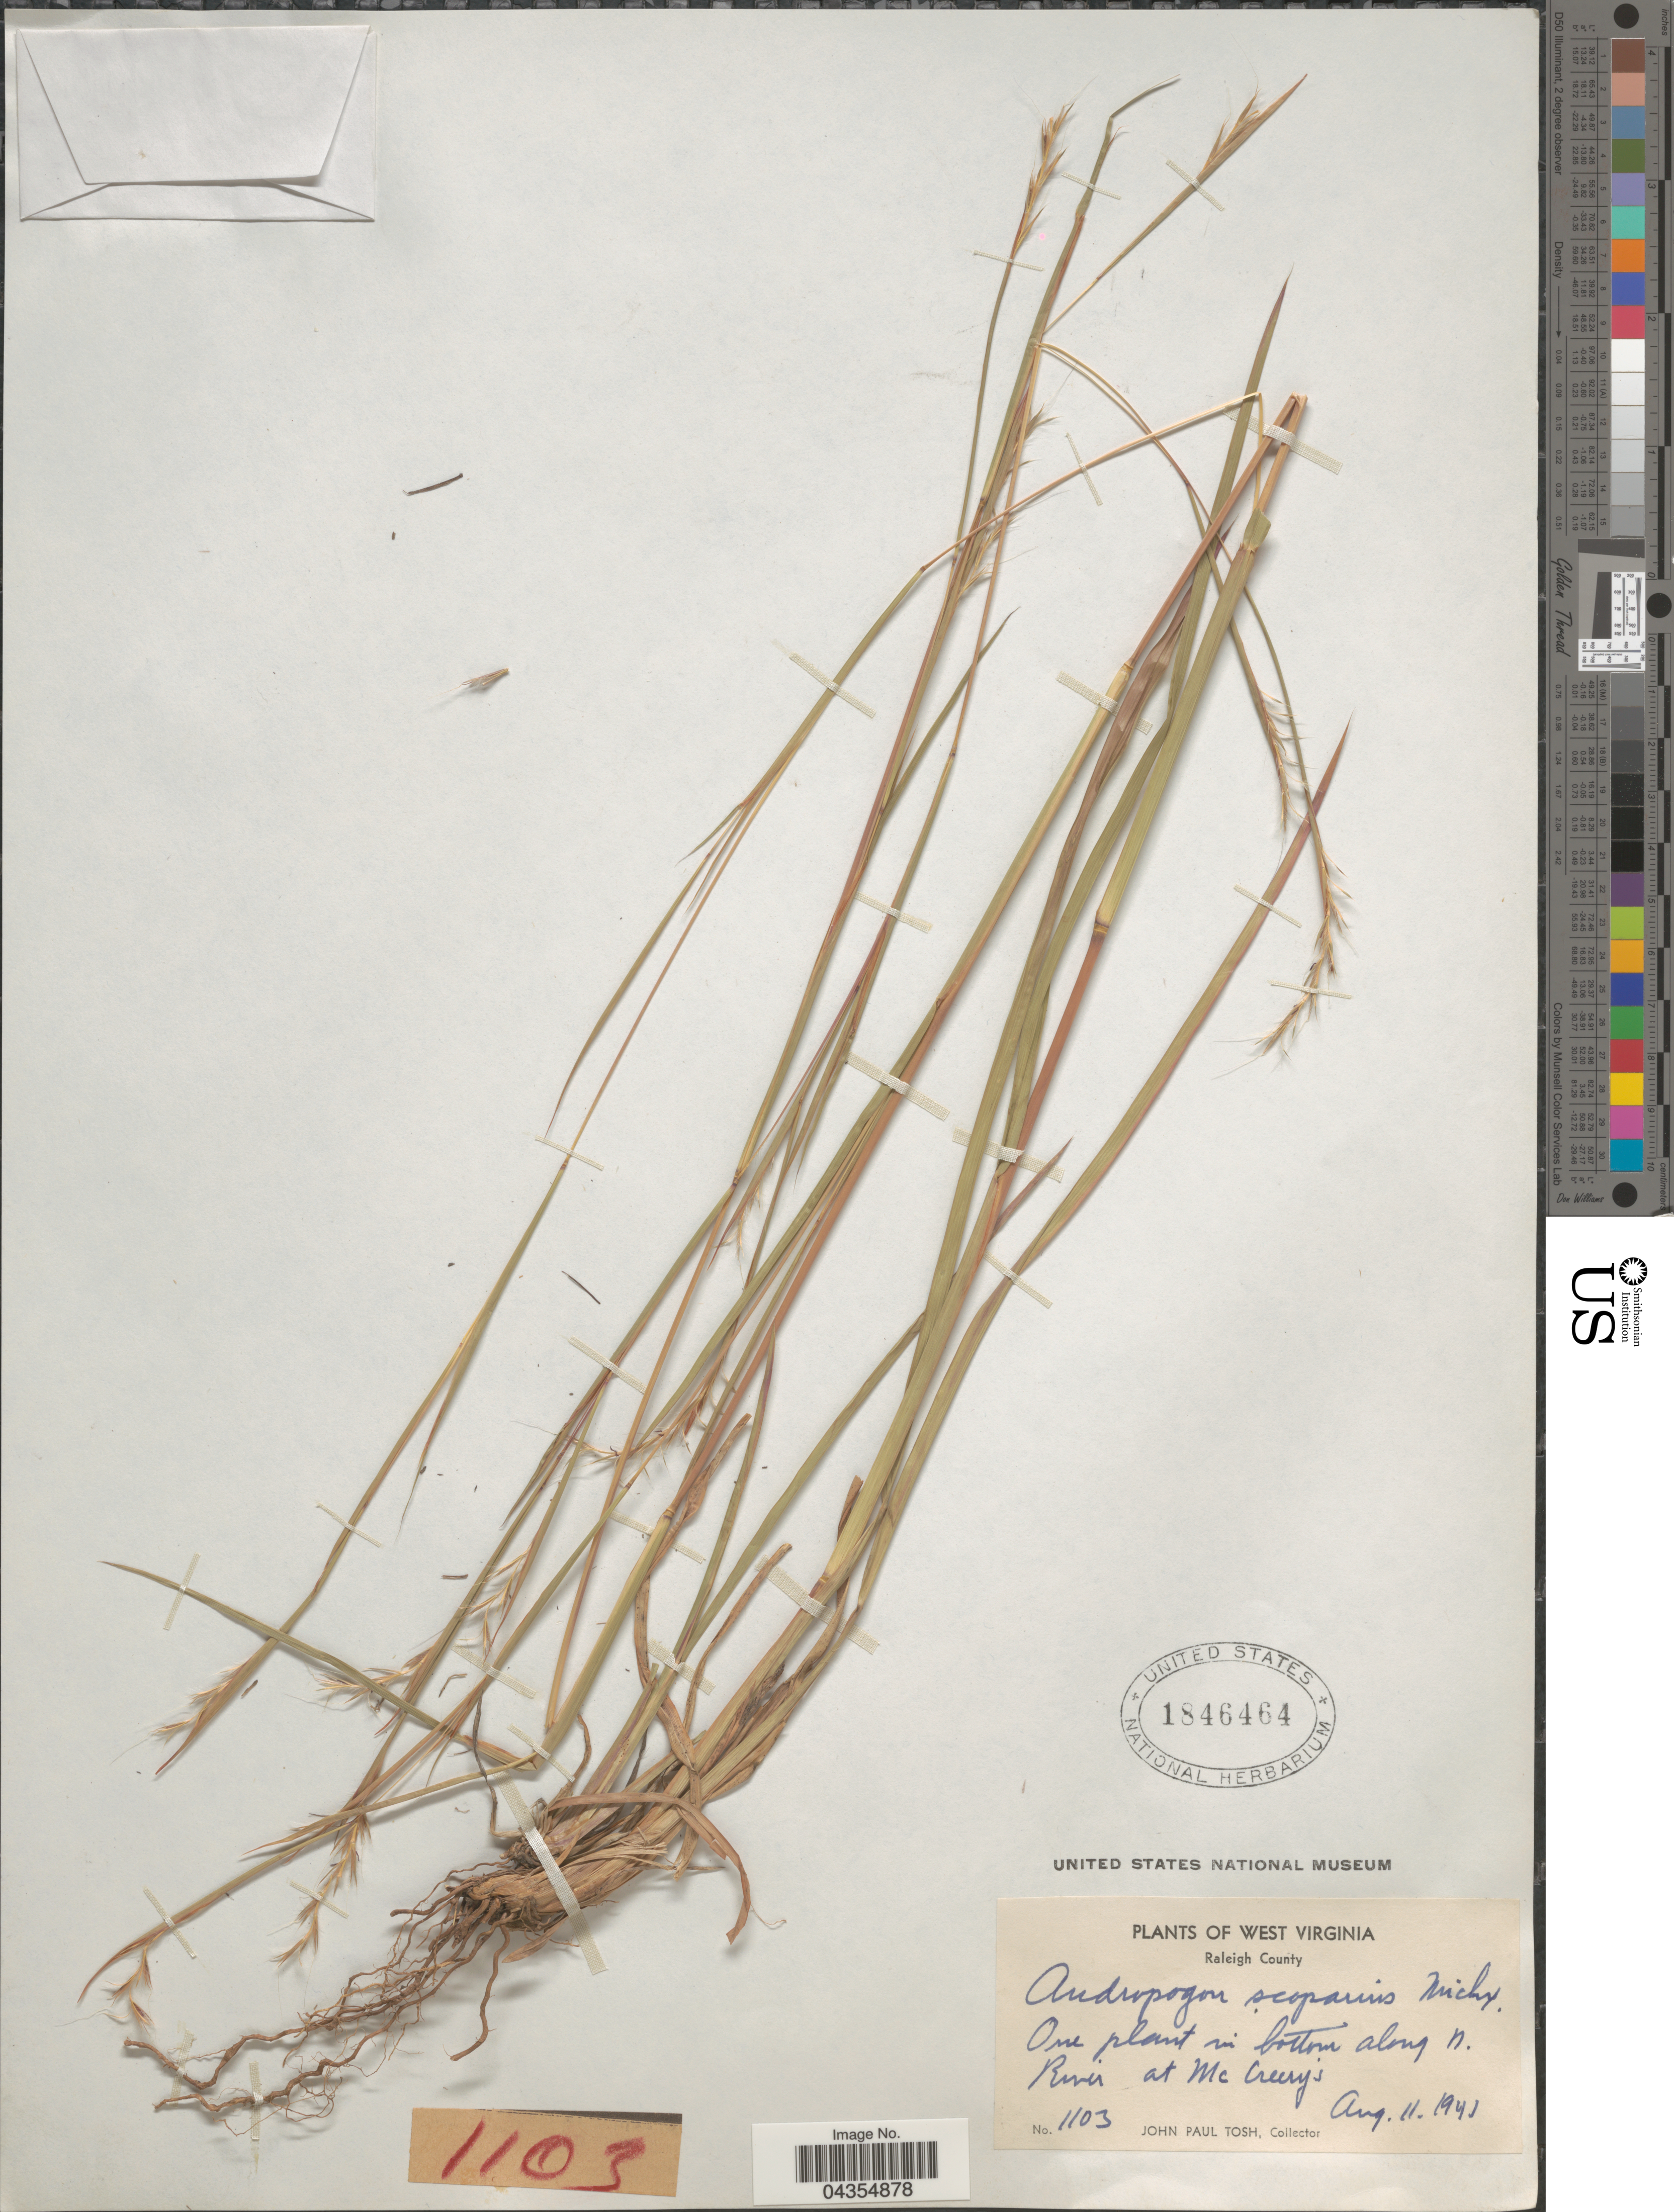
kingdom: Plantae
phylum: Tracheophyta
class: Liliopsida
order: Poales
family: Poaceae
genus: Schizachyrium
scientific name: Schizachyrium sanguineum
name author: (Retz.) Alston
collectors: J. Tosh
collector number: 1103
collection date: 1943-08-11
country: United States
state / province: West Virginia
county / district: Raleigh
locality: Raleigh County. Along N. River at Mc Creery's.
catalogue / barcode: US 1846464